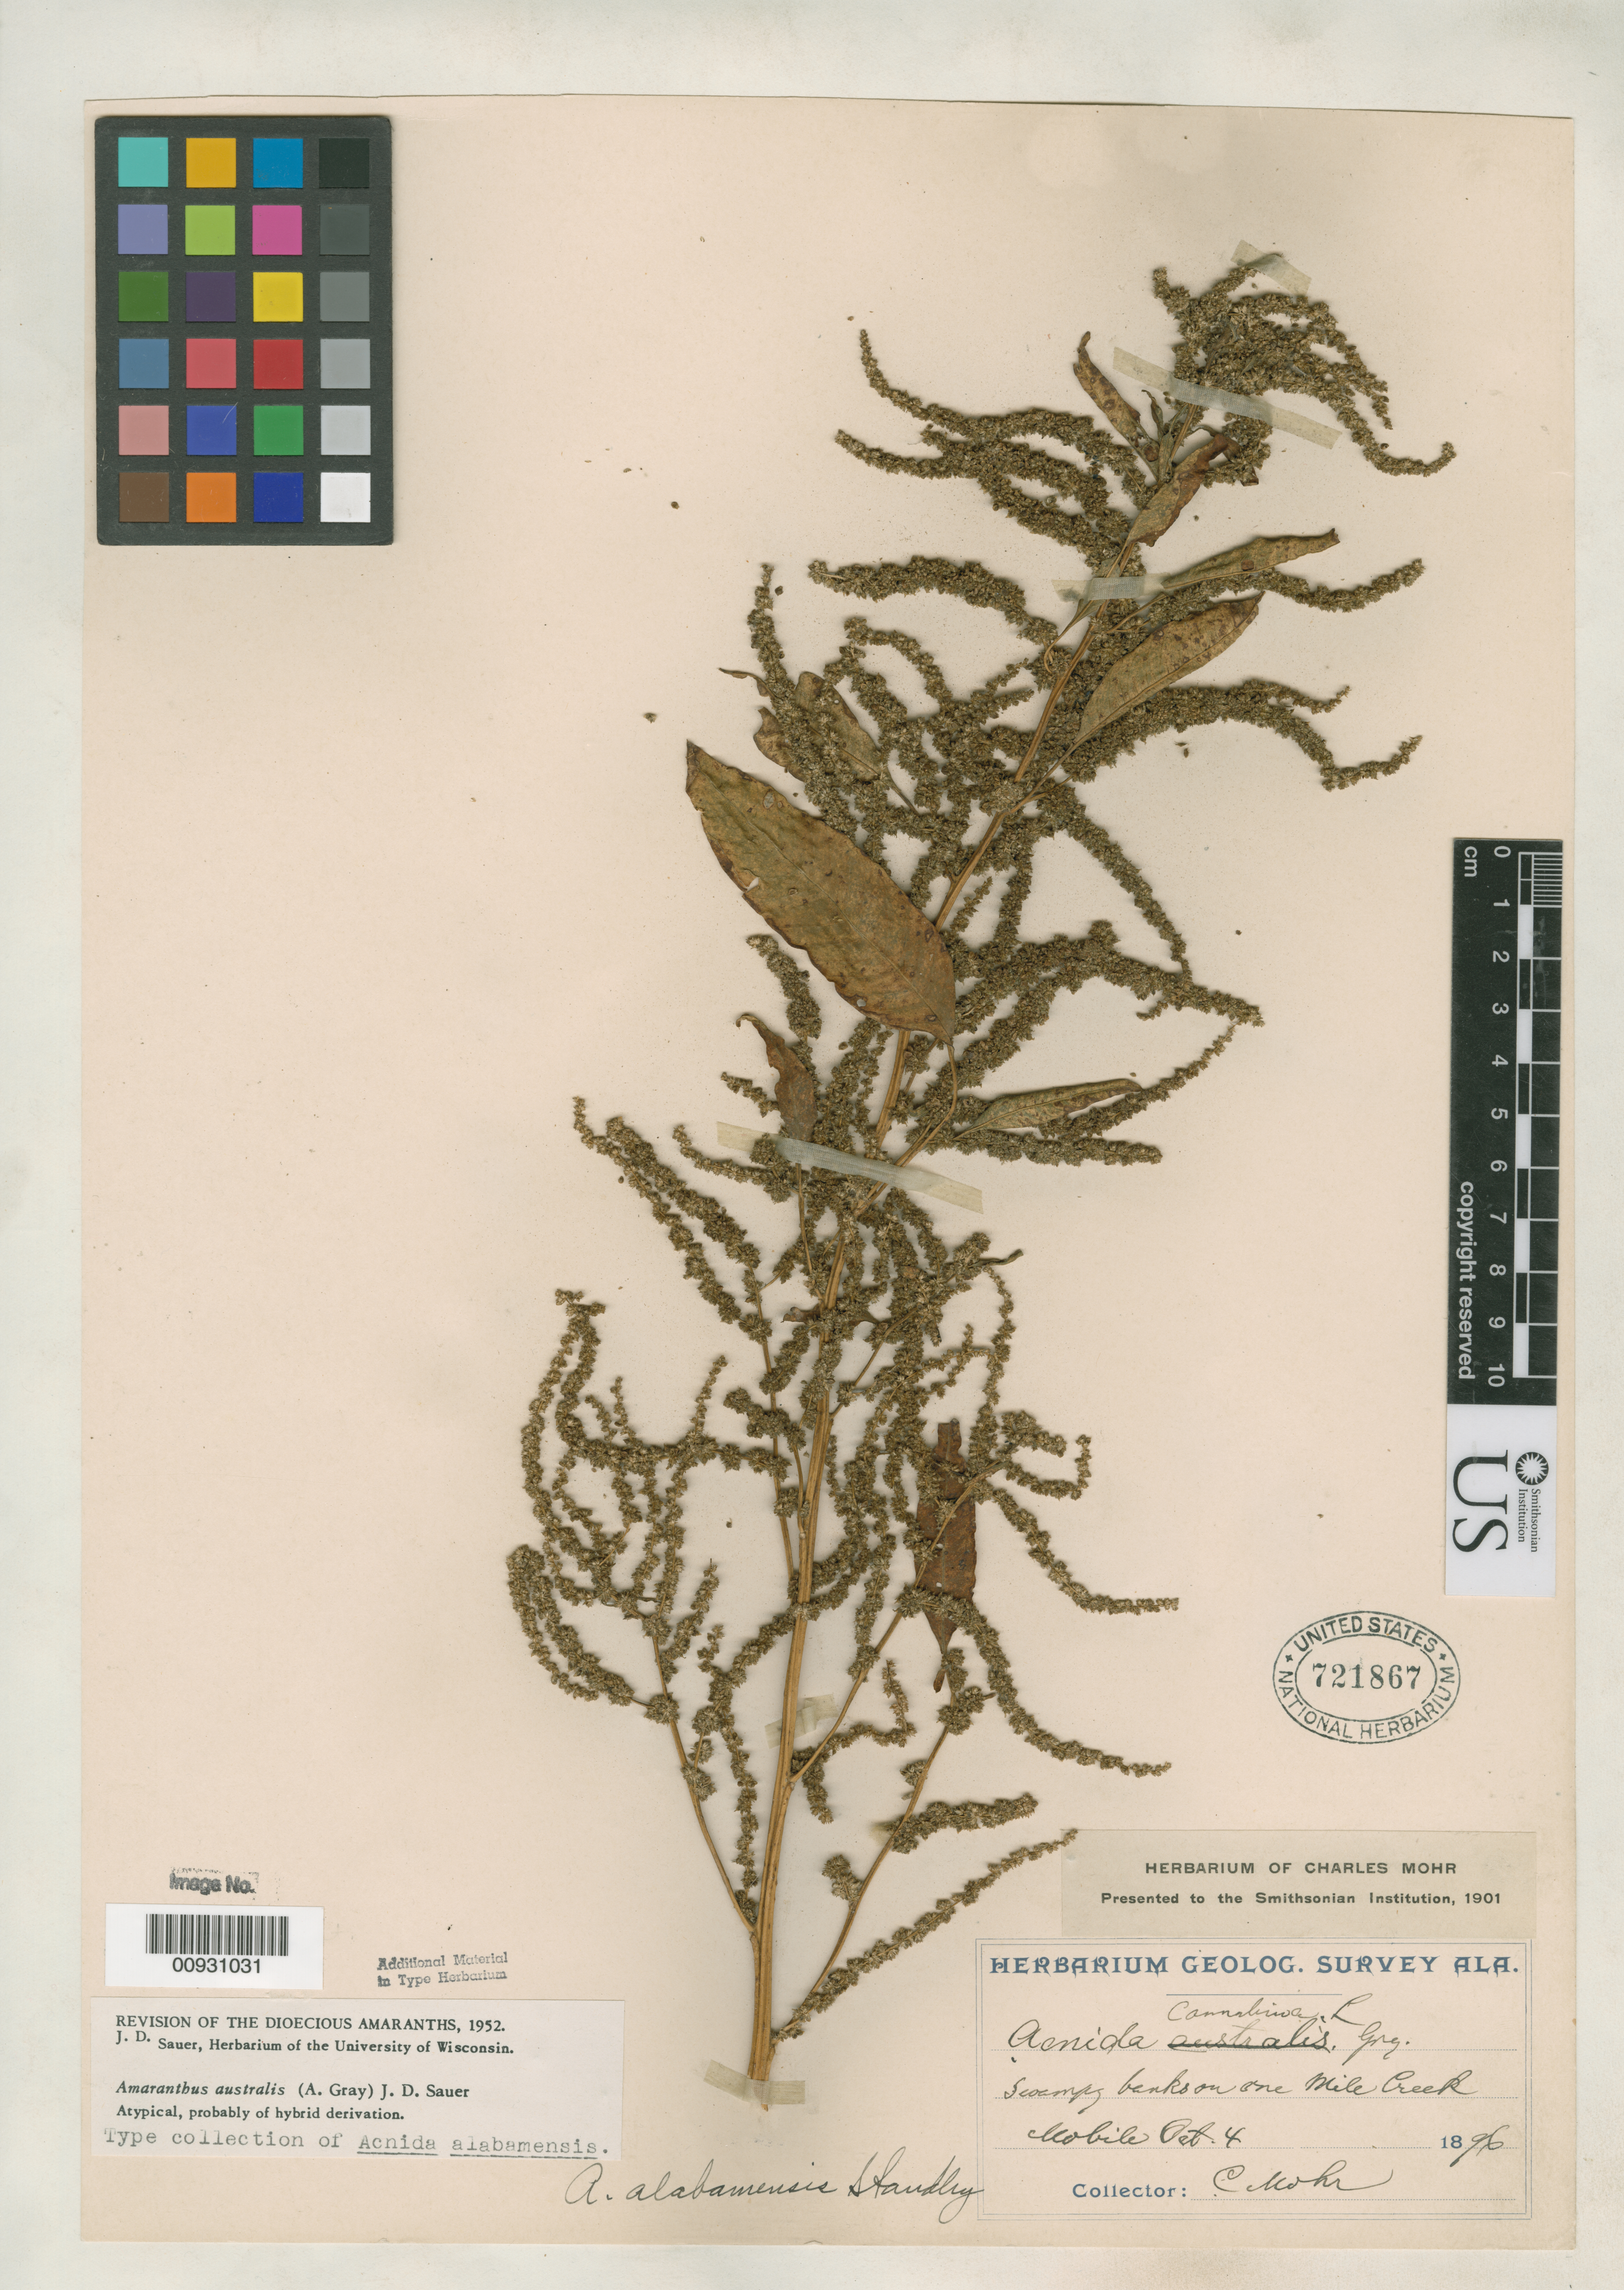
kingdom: Plantae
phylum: Tracheophyta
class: Magnoliopsida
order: Caryophyllales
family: Amaranthaceae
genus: Acnida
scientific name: Acnida alabamensis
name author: Standl.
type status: Isotype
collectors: C. T. Mohr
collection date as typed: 04 Oct 1896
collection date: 1896-10-04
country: United States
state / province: Alabama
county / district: Mobile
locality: Swampy banks. One Mile Creek.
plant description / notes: Atypical, probably of hybrid derivation.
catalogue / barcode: US 721867